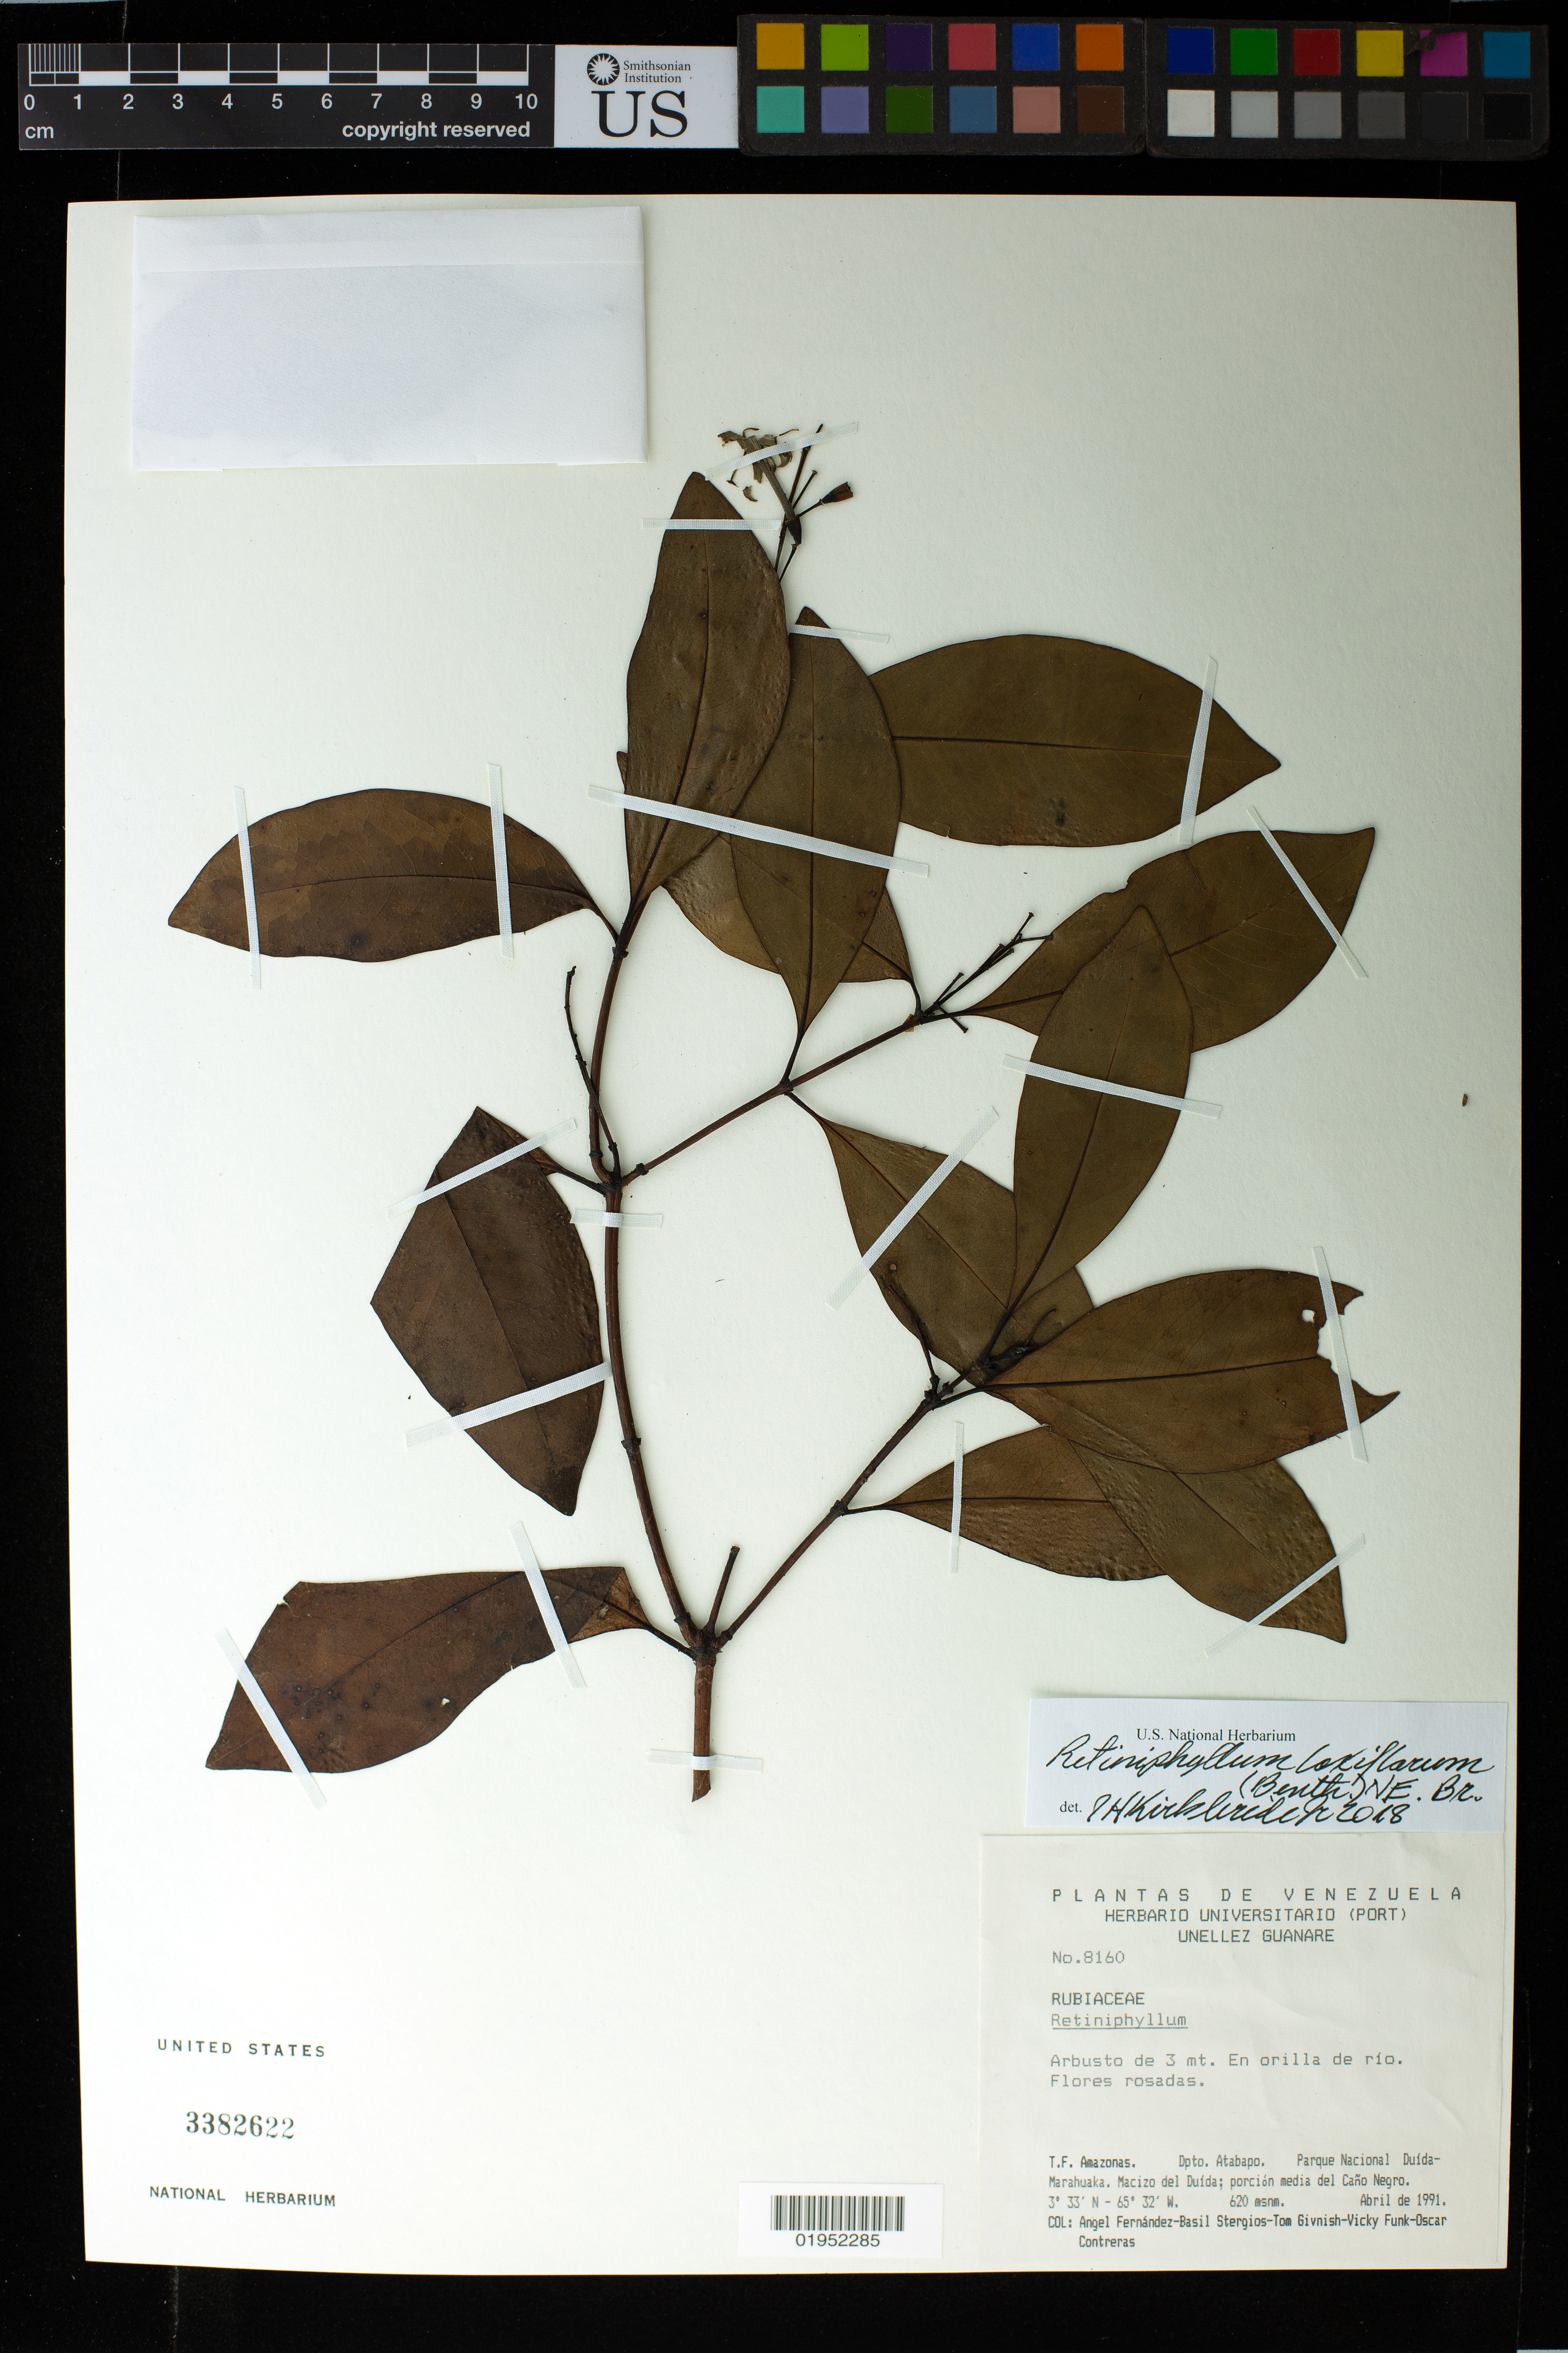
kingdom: Plantae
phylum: Tracheophyta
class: Magnoliopsida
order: Gentianales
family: Rubiaceae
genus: Retiniphyllum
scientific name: Retiniphyllum laxiflorum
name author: (Benth.) N.E. Br.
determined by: Kirkbride, J. H.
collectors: A. Fernández, B. G. Stergios, T. J. Givnish, V. Funk & O. Contreras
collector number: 8160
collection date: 1991-04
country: Venezuela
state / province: Amazonas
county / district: Atabapo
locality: Parque Nacional Duida-Marahuaka, Macizo del Duida, porcion media del Cano Negro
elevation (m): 620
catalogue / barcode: US 3382622